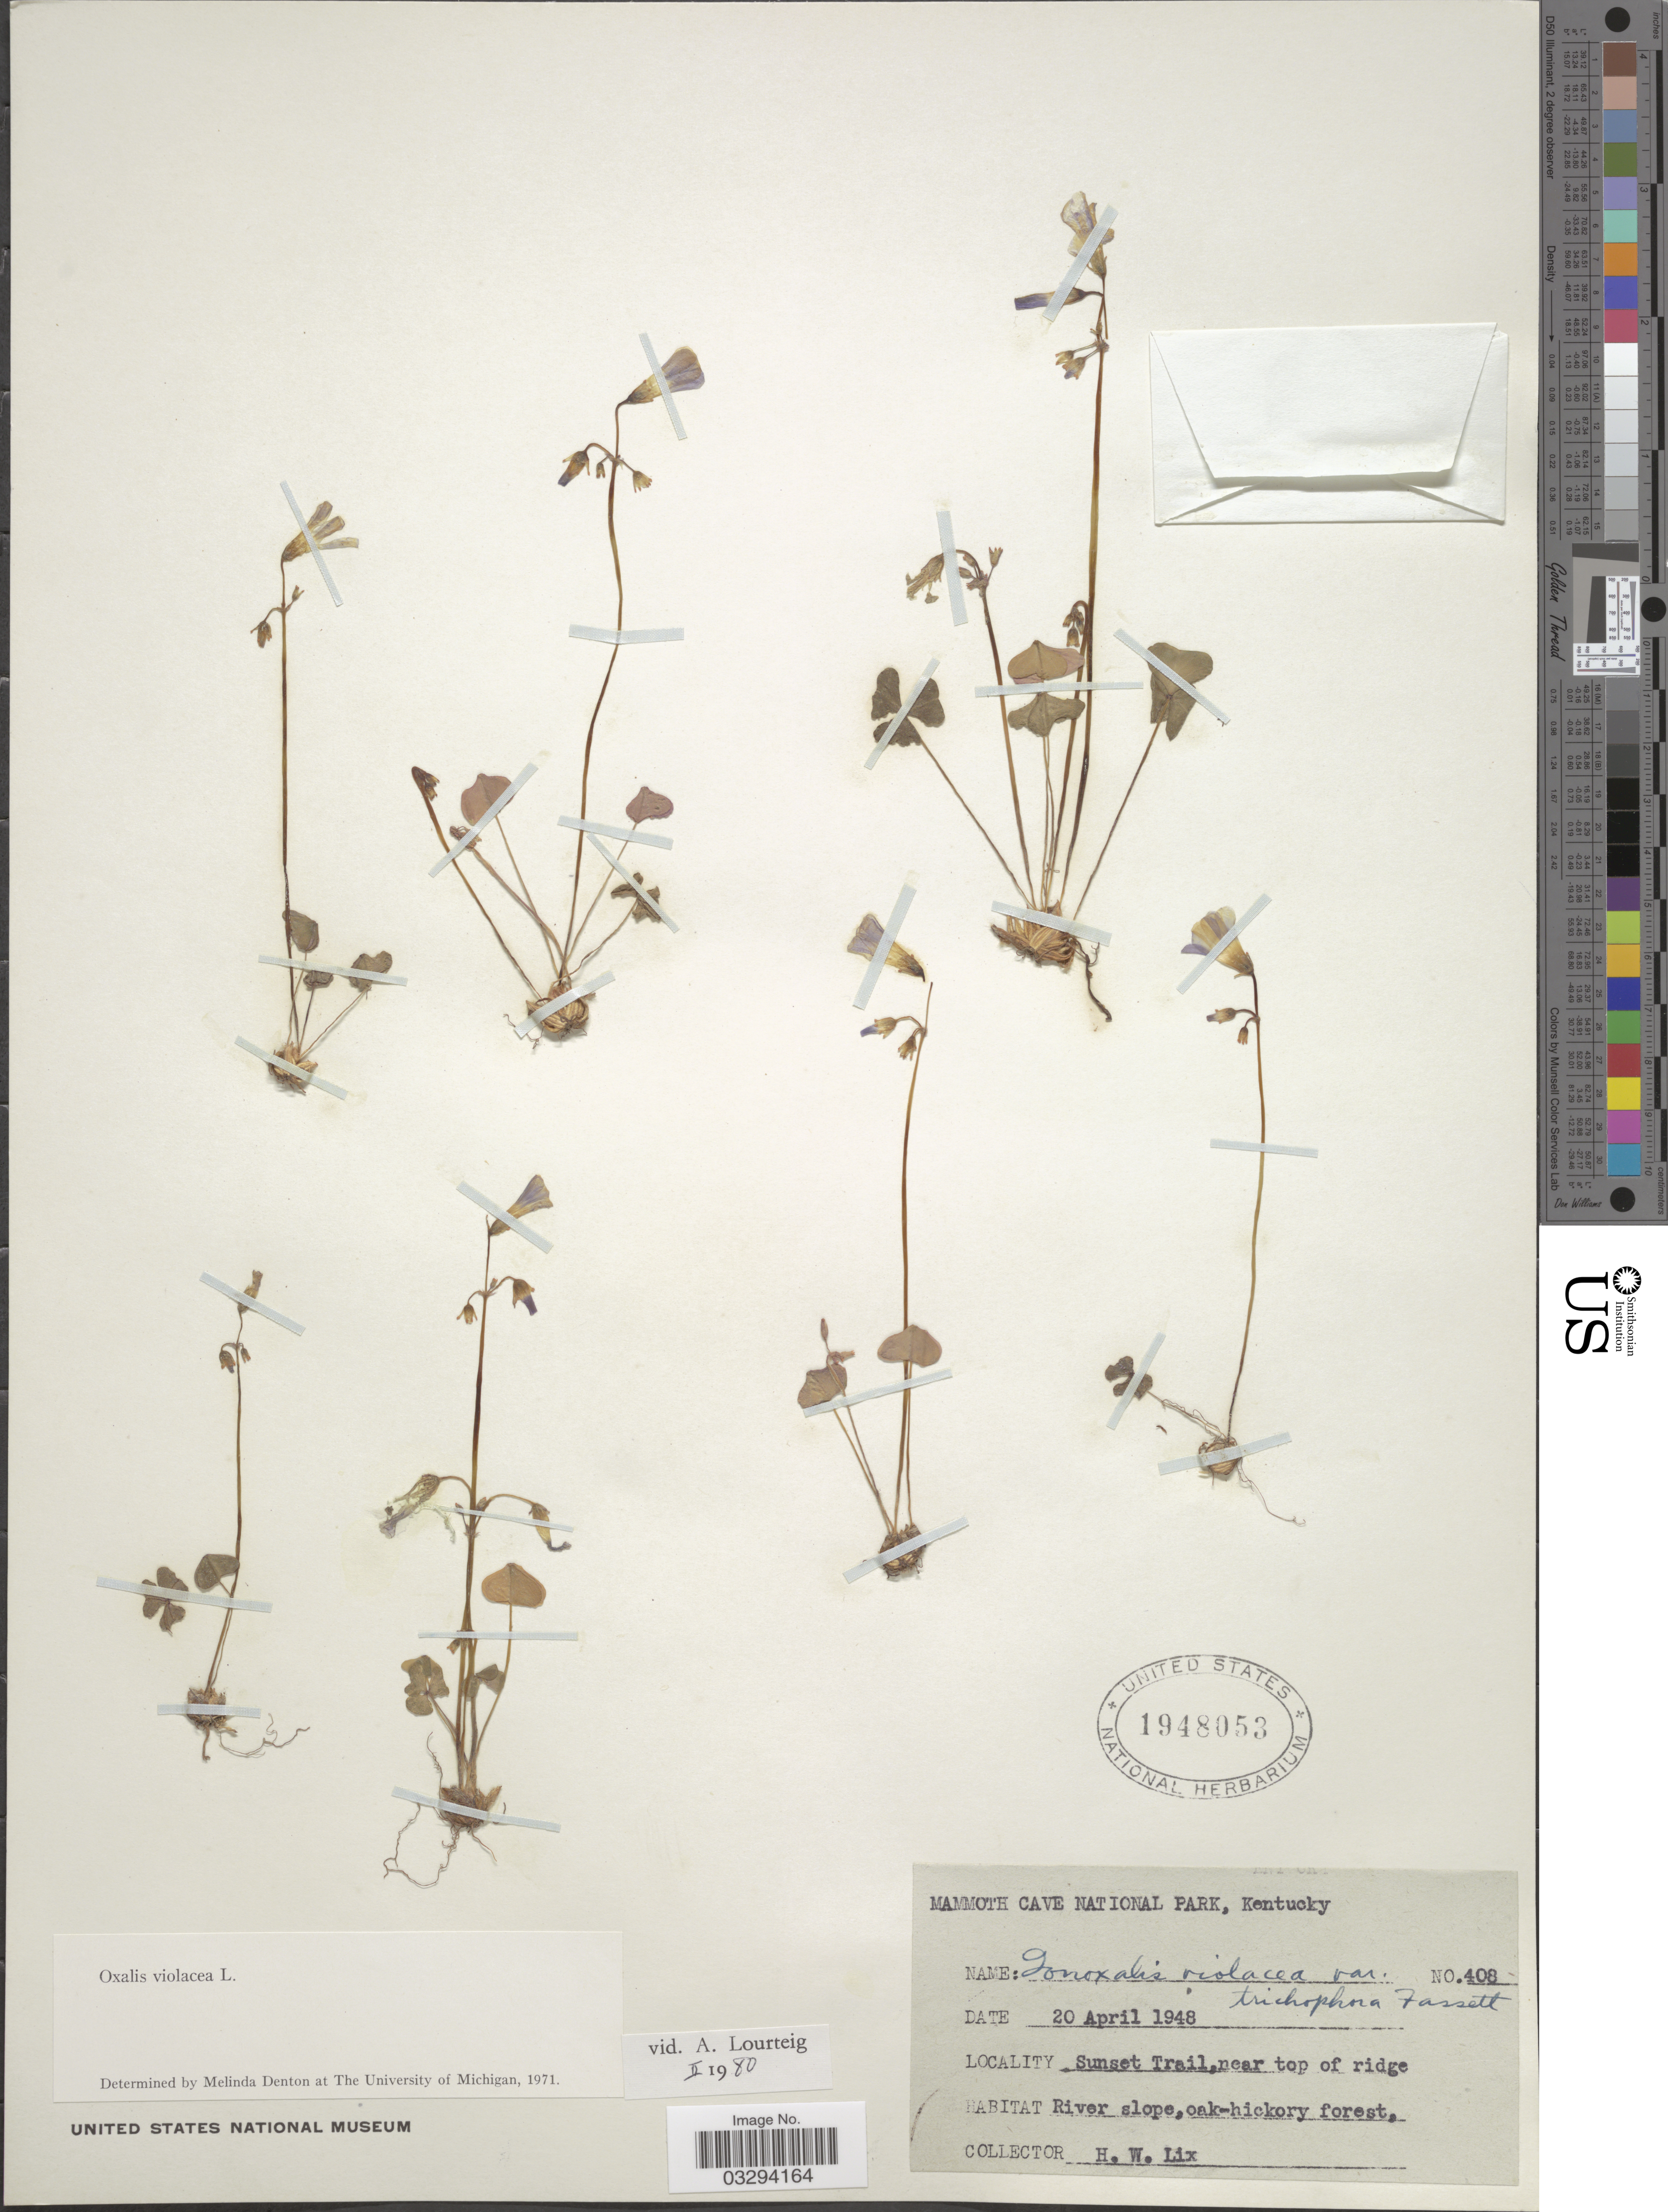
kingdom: Plantae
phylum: Tracheophyta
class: Magnoliopsida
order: Oxalidales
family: Oxalidaceae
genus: Oxalis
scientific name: Oxalis violacea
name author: L.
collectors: H. W. Lix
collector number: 408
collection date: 1948-04-20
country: United States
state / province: Kentucky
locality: Mammoth Cave National Park. Sunset Trail, near top of ridge.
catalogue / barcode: US 1948053